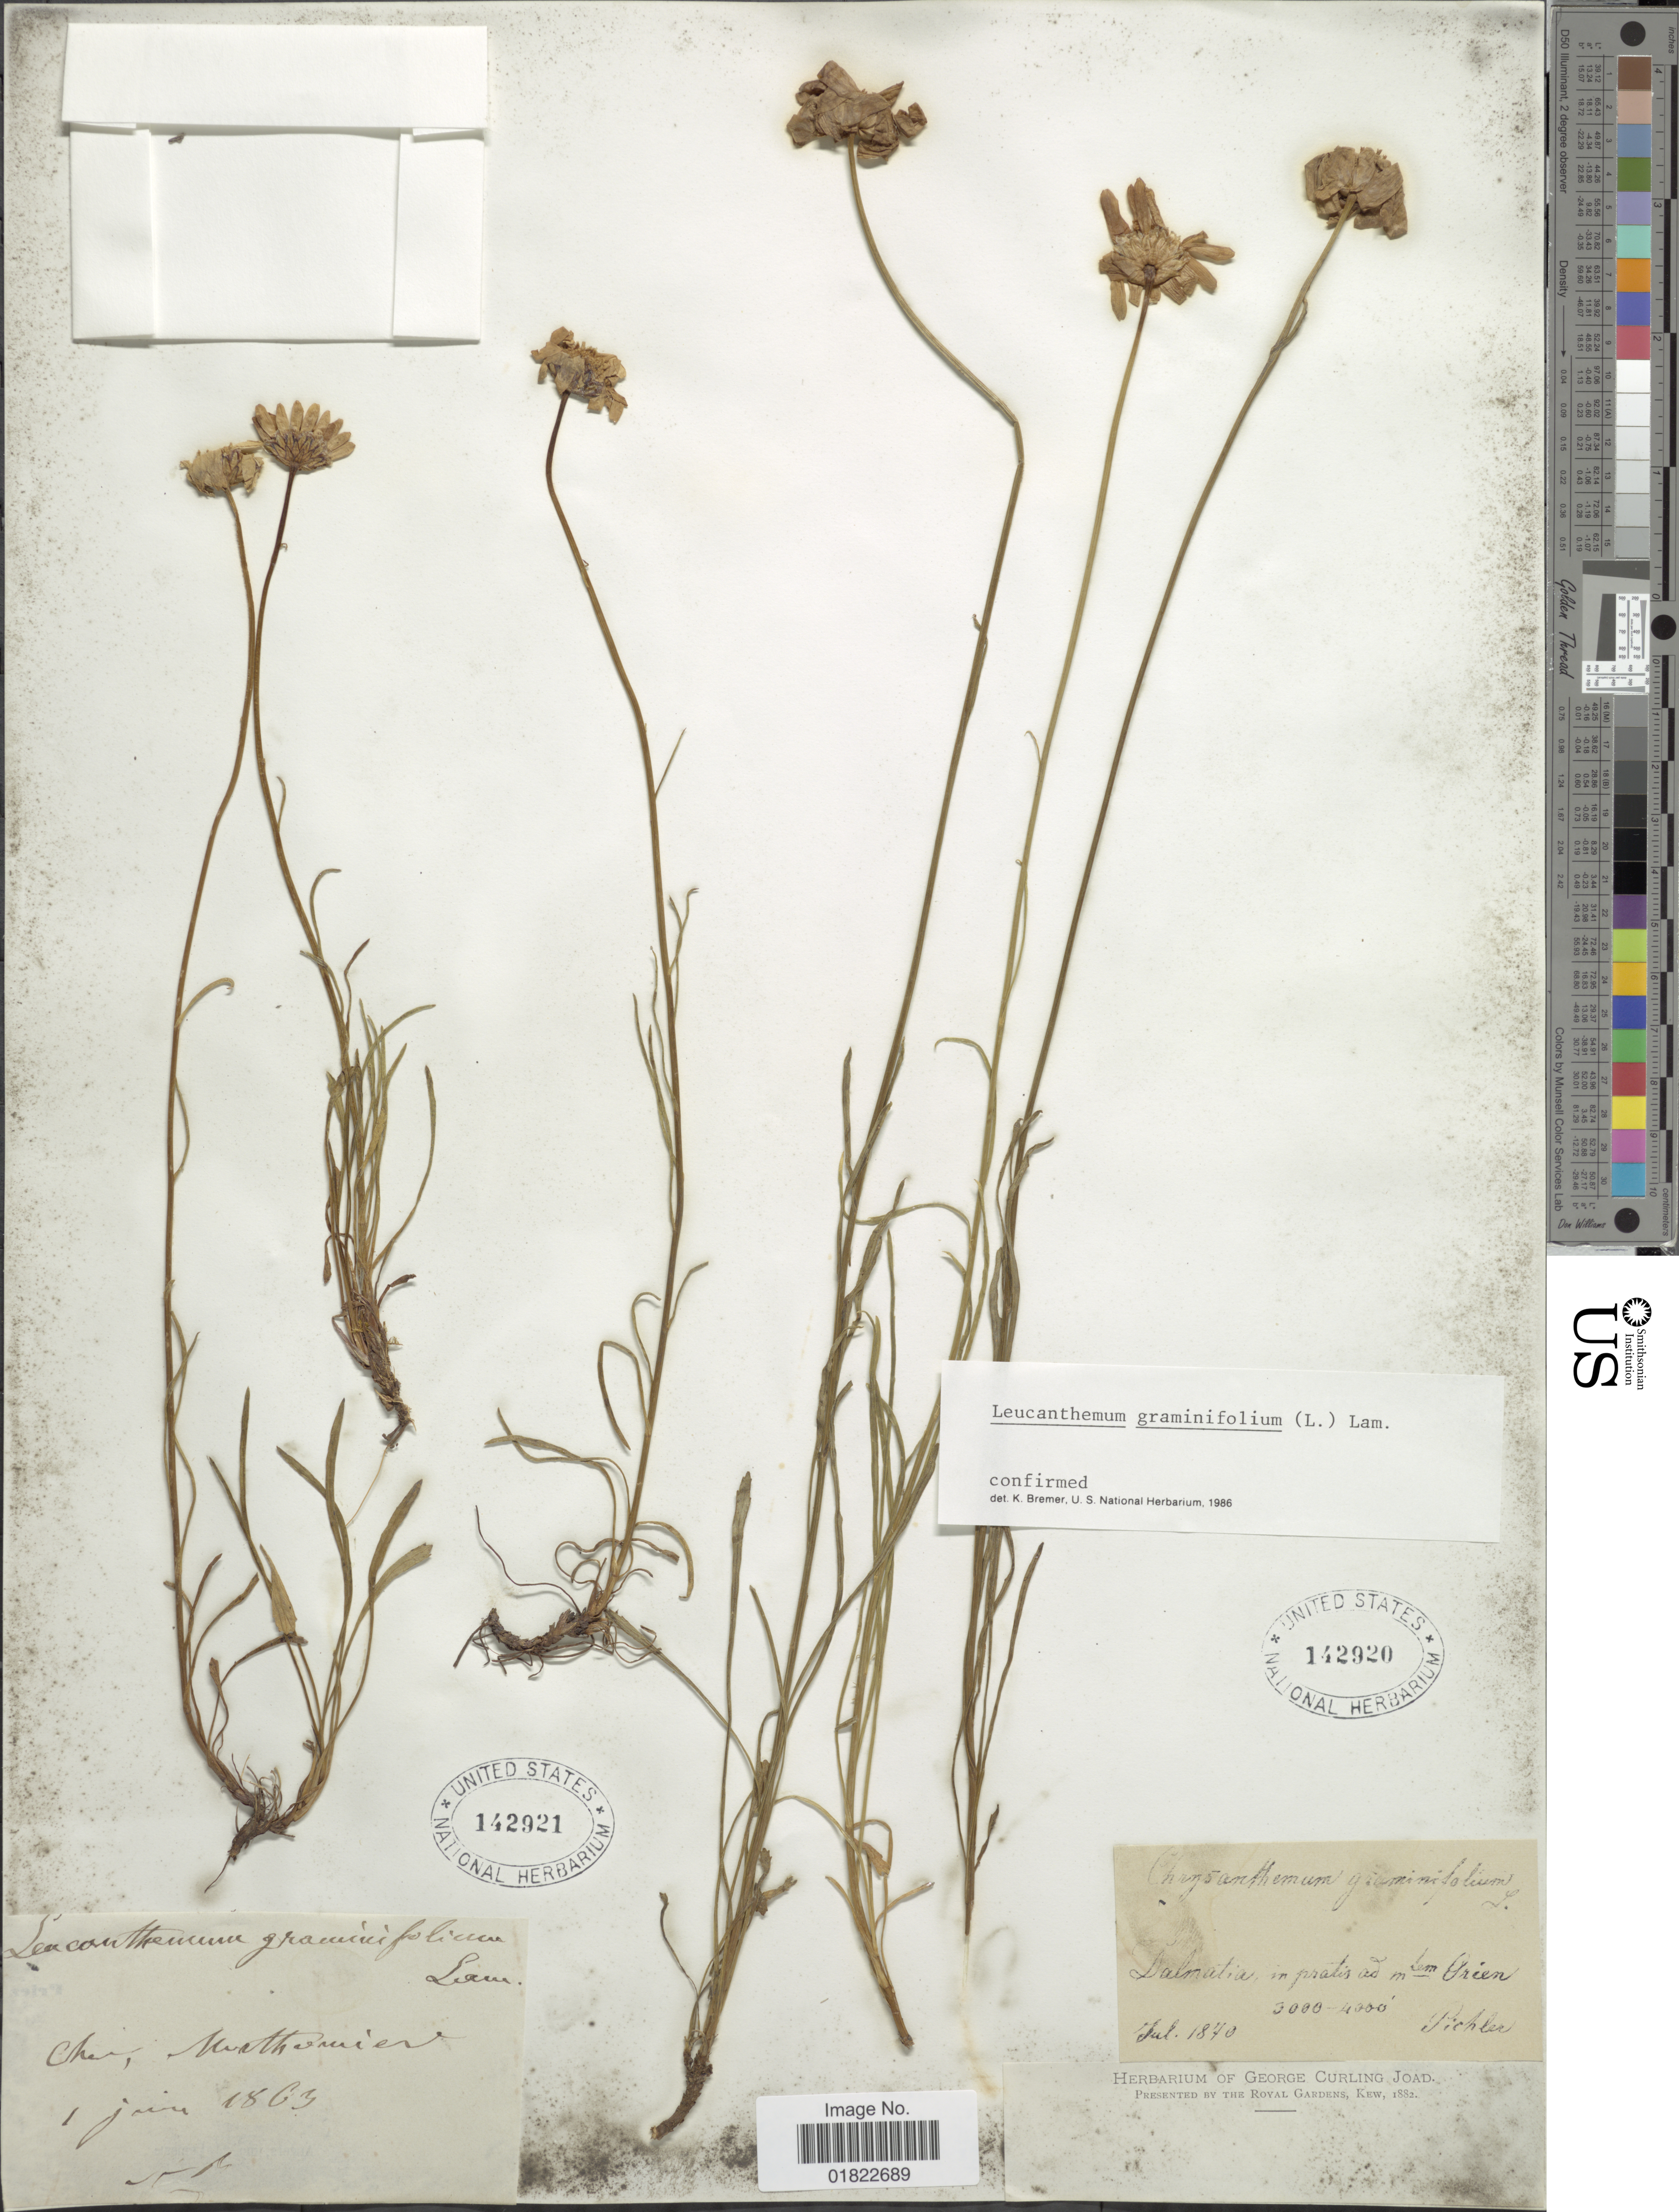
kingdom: Plantae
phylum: Tracheophyta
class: Magnoliopsida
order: Asterales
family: Asteraceae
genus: Leucanthemum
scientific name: Leucanthemum graminifolium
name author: (L.) Lam.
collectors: Pichler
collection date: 1870-07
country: Croatia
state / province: Split-Dalmatia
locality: Dalmatia, in pratis ad mlem Orien. [interpreted]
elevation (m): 914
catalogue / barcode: US 142920-2